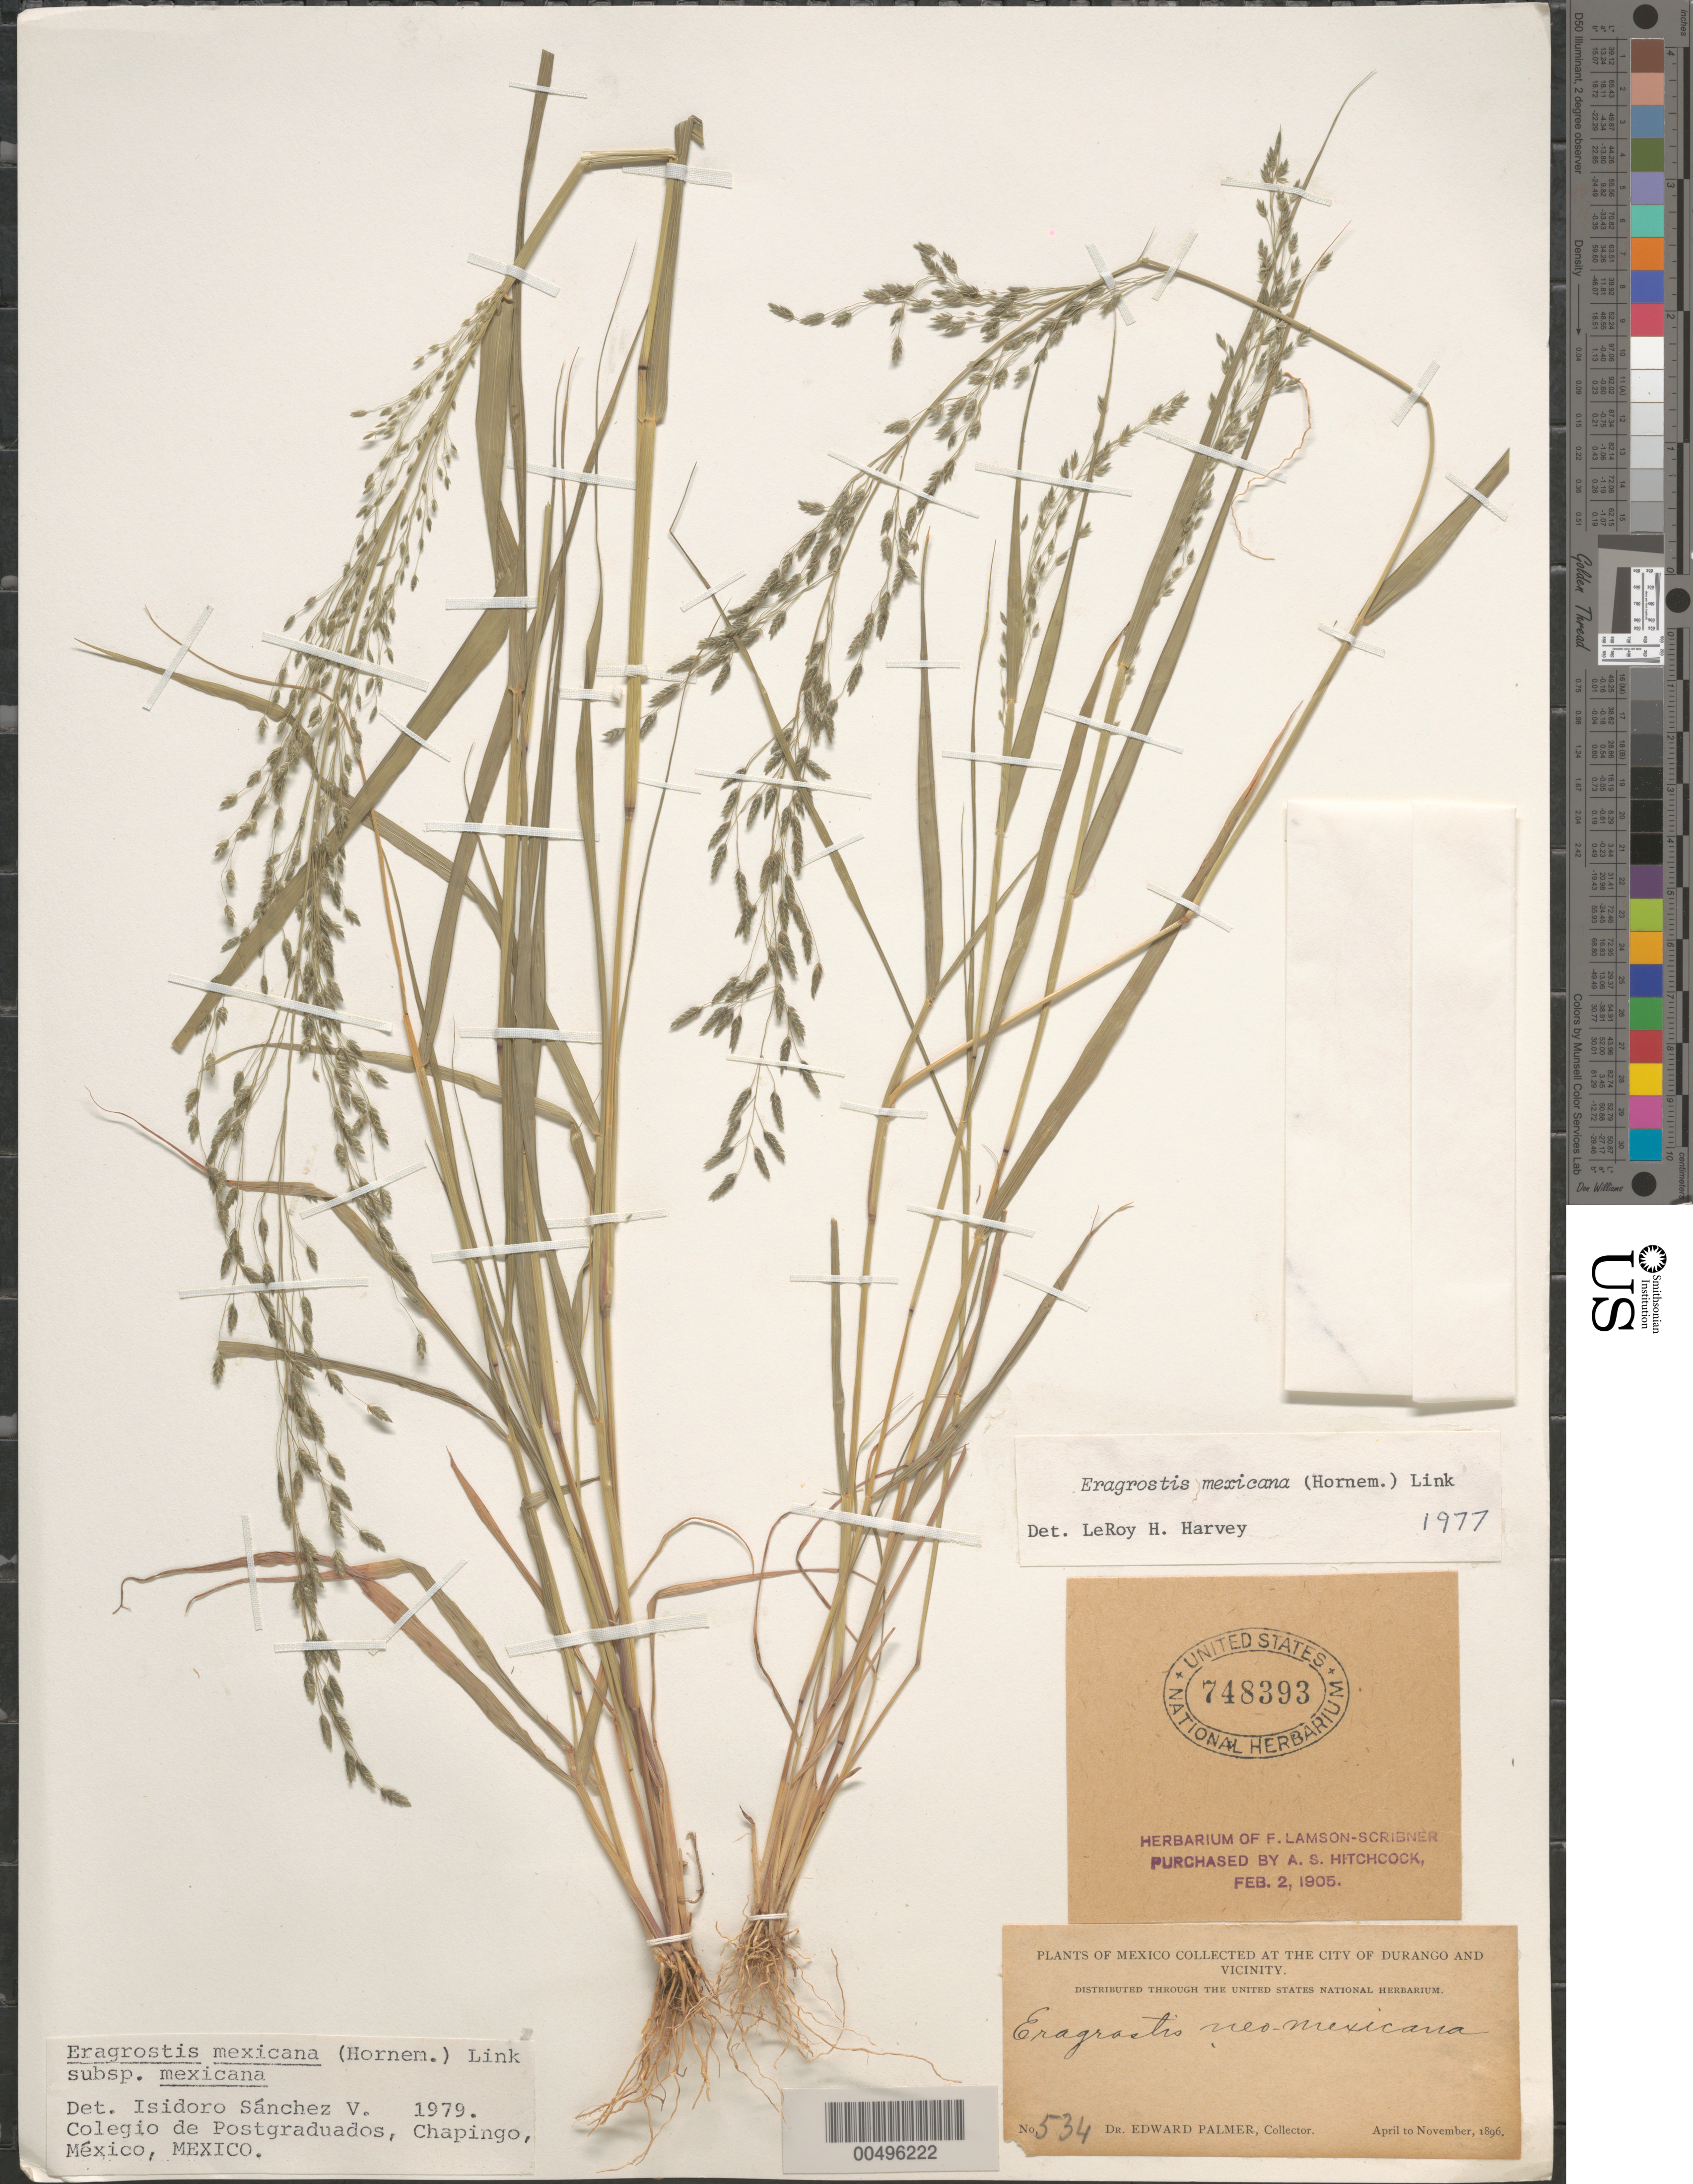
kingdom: Plantae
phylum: Tracheophyta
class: Liliopsida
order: Poales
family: Poaceae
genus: Eragrostis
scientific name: Eragrostis mexicana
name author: (Hornem.) Link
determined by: Sánchez Vega, I. M.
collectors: E. Palmer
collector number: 534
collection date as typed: Apr 1896 to Nov 1896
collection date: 1896-04/1896-11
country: Mexico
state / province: Durango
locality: City of Durango and vicinity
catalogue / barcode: US 748393